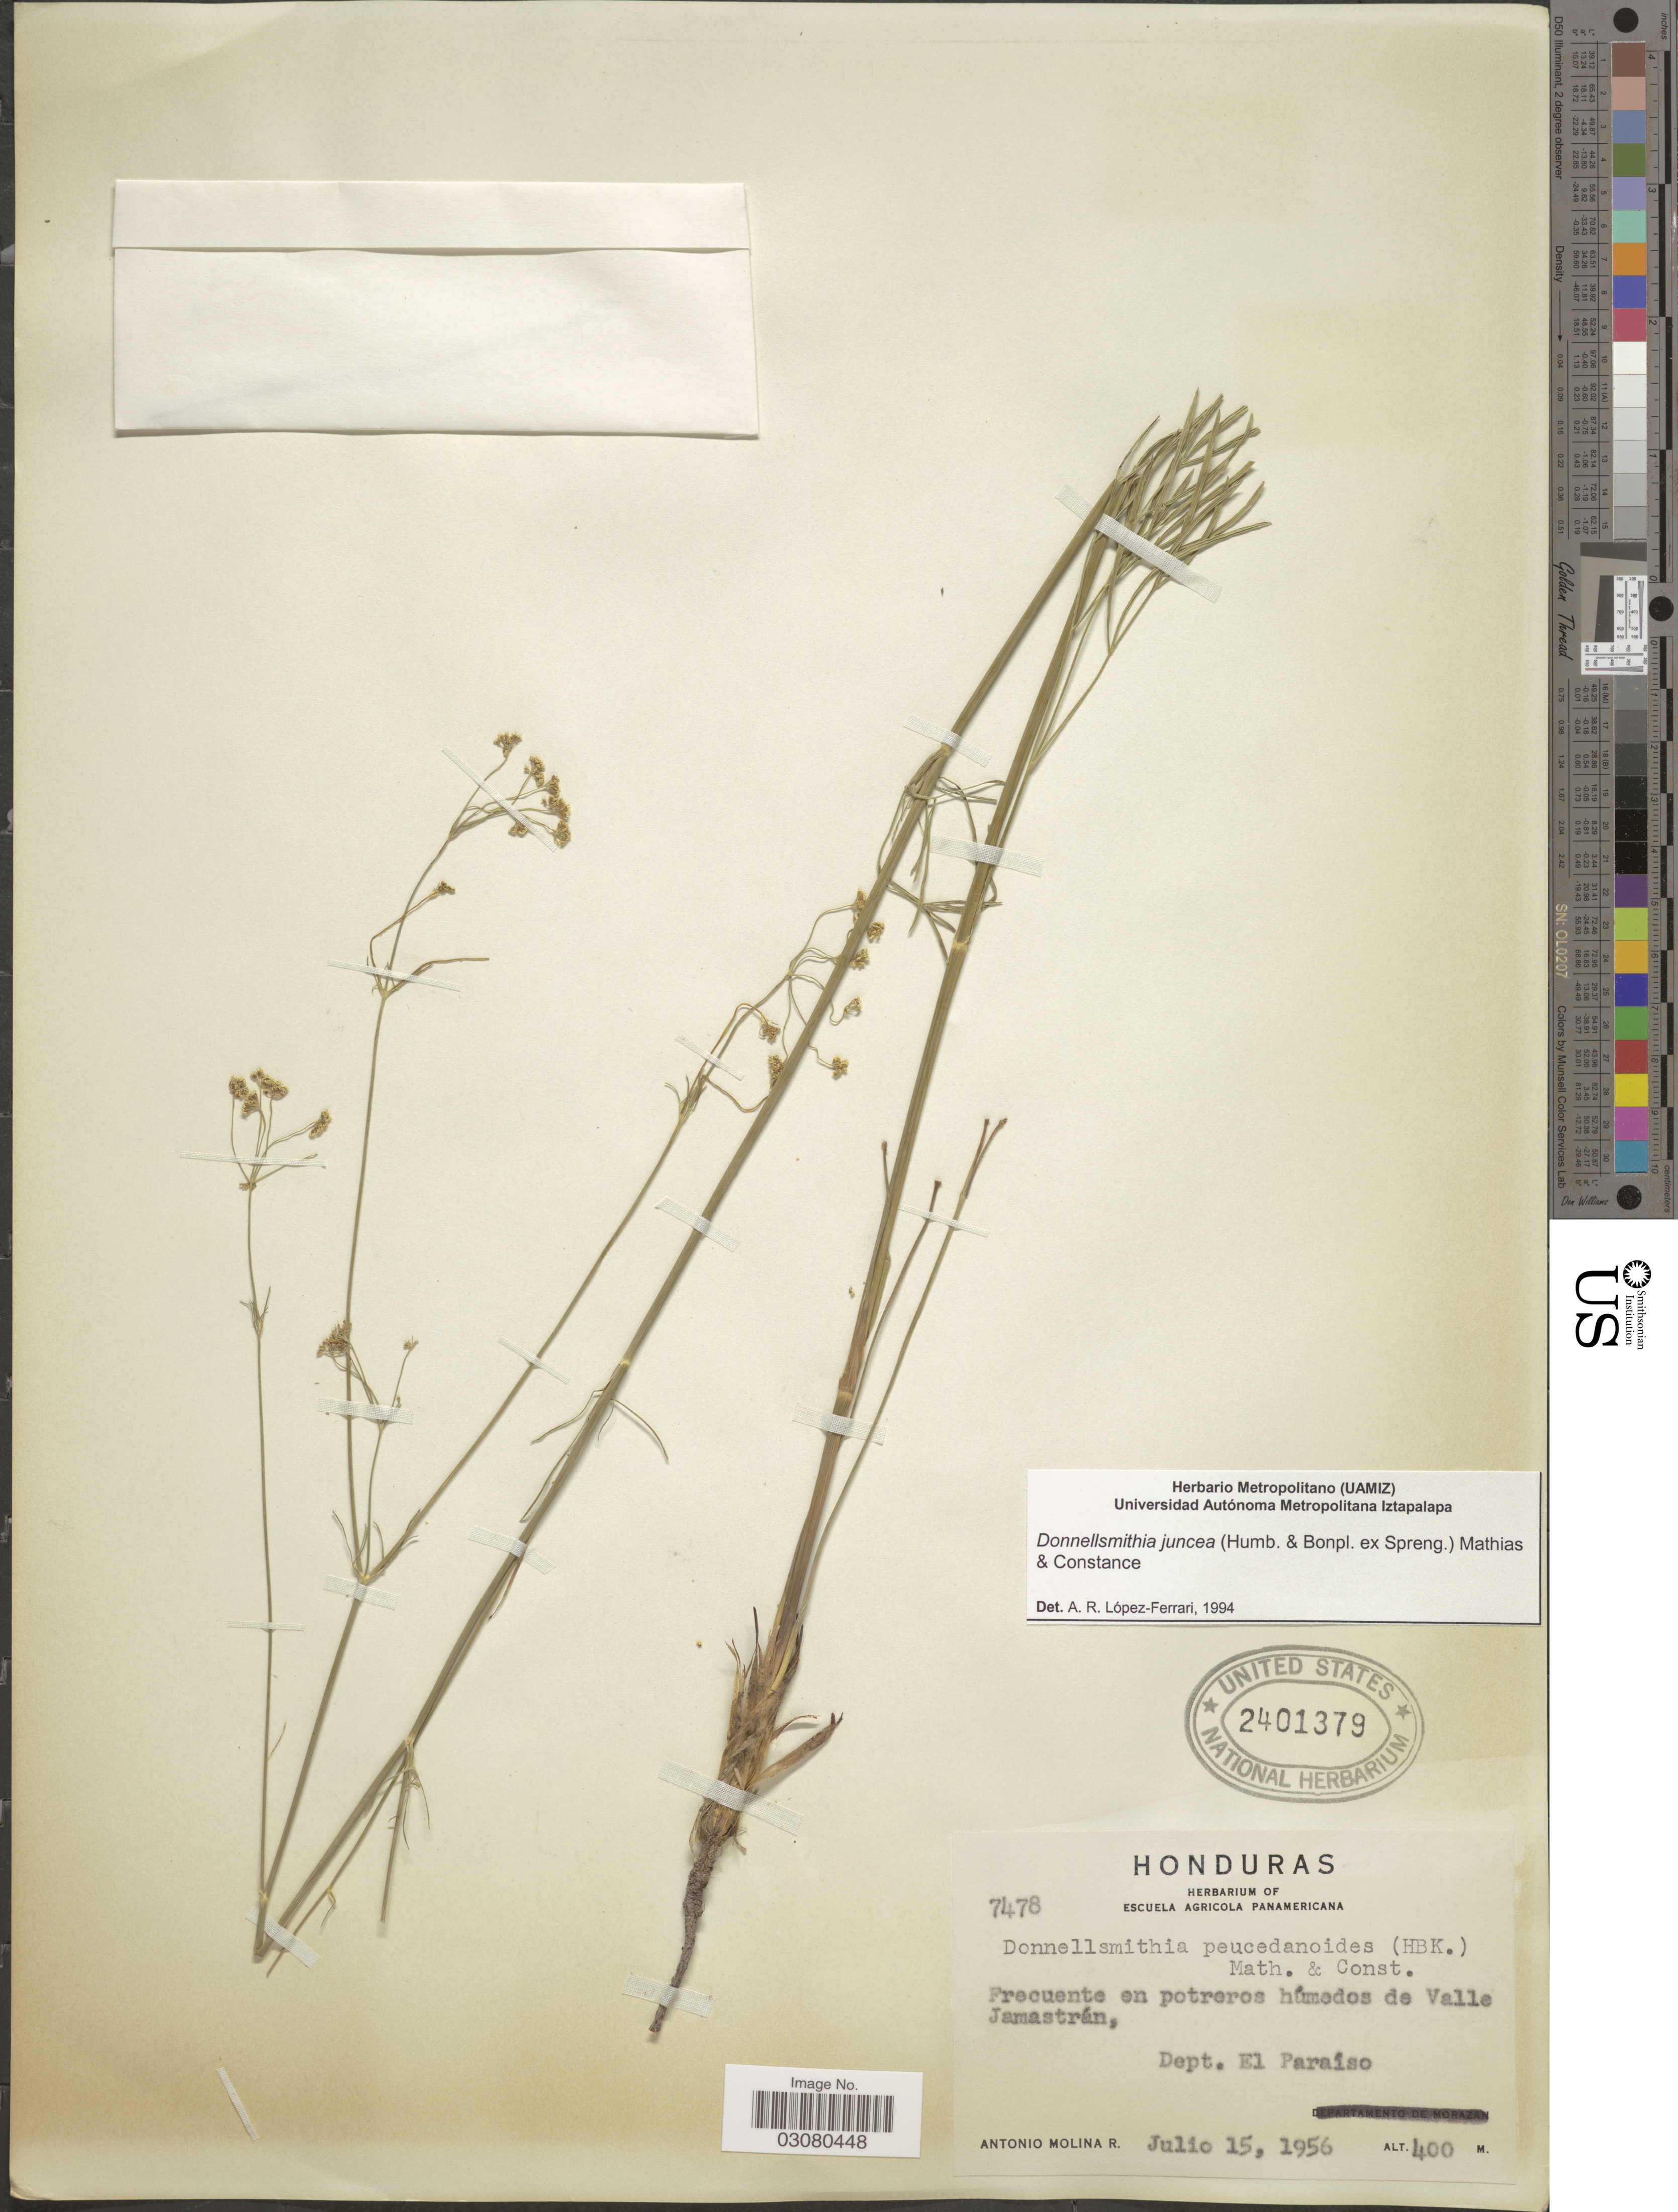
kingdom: Plantae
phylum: Tracheophyta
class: Magnoliopsida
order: Apiales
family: Apiaceae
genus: Donnellsmithia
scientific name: Donnellsmithia juncea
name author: (Humb. & Bonpl. ex Spreng.) Mathias & Constance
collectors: A. Molina R.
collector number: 7478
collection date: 1956-07-15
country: Honduras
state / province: El Paraíso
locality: Frecuente en potreros húmedos de Valle Jamastrán, Dept. El Paraíso.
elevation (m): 400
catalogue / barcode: US 2401379